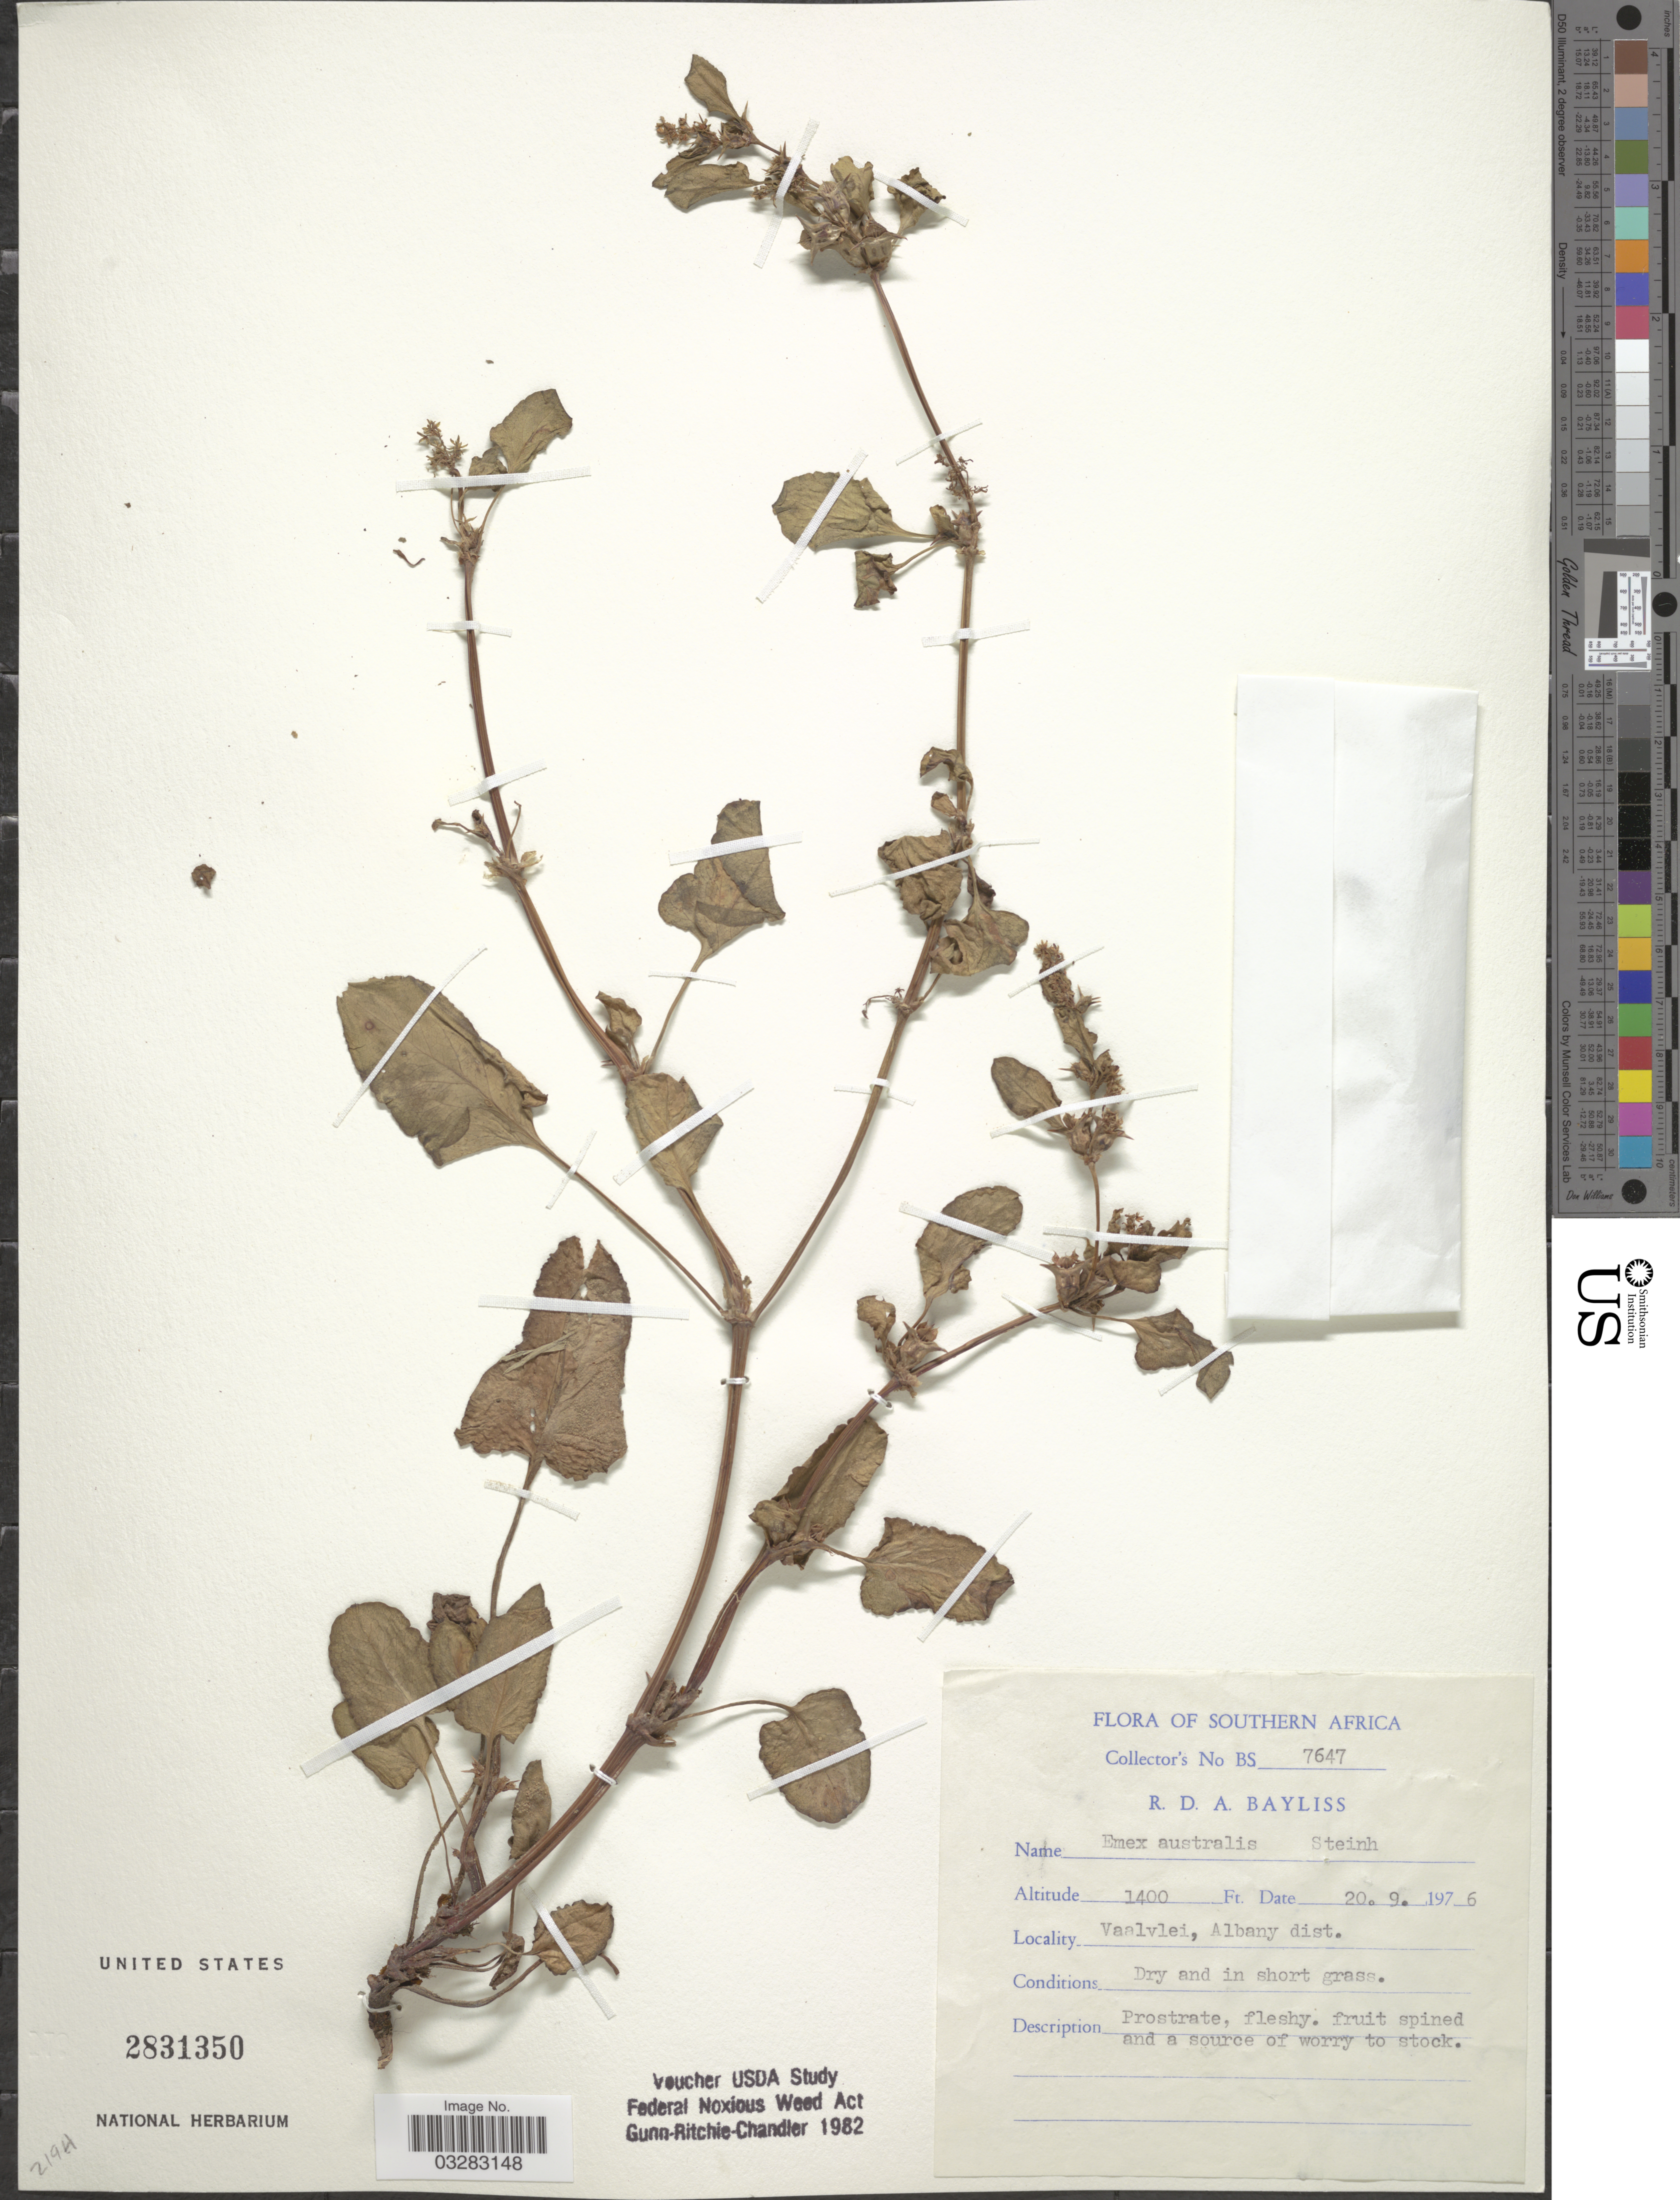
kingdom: Plantae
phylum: Tracheophyta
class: Magnoliopsida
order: Caryophyllales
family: Polygonaceae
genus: Rumex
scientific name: Rumex hypogaeus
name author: T.M. Schust. & Reveal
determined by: Strong, Mark T., (BOT), Smithsonian Institution - National Museum of Natural History (UNITED STATES)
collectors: R. Bayliss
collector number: BS7647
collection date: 1976-09-20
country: South Africa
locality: Vaalvlei, Albany dist.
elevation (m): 427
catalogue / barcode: US 2831350